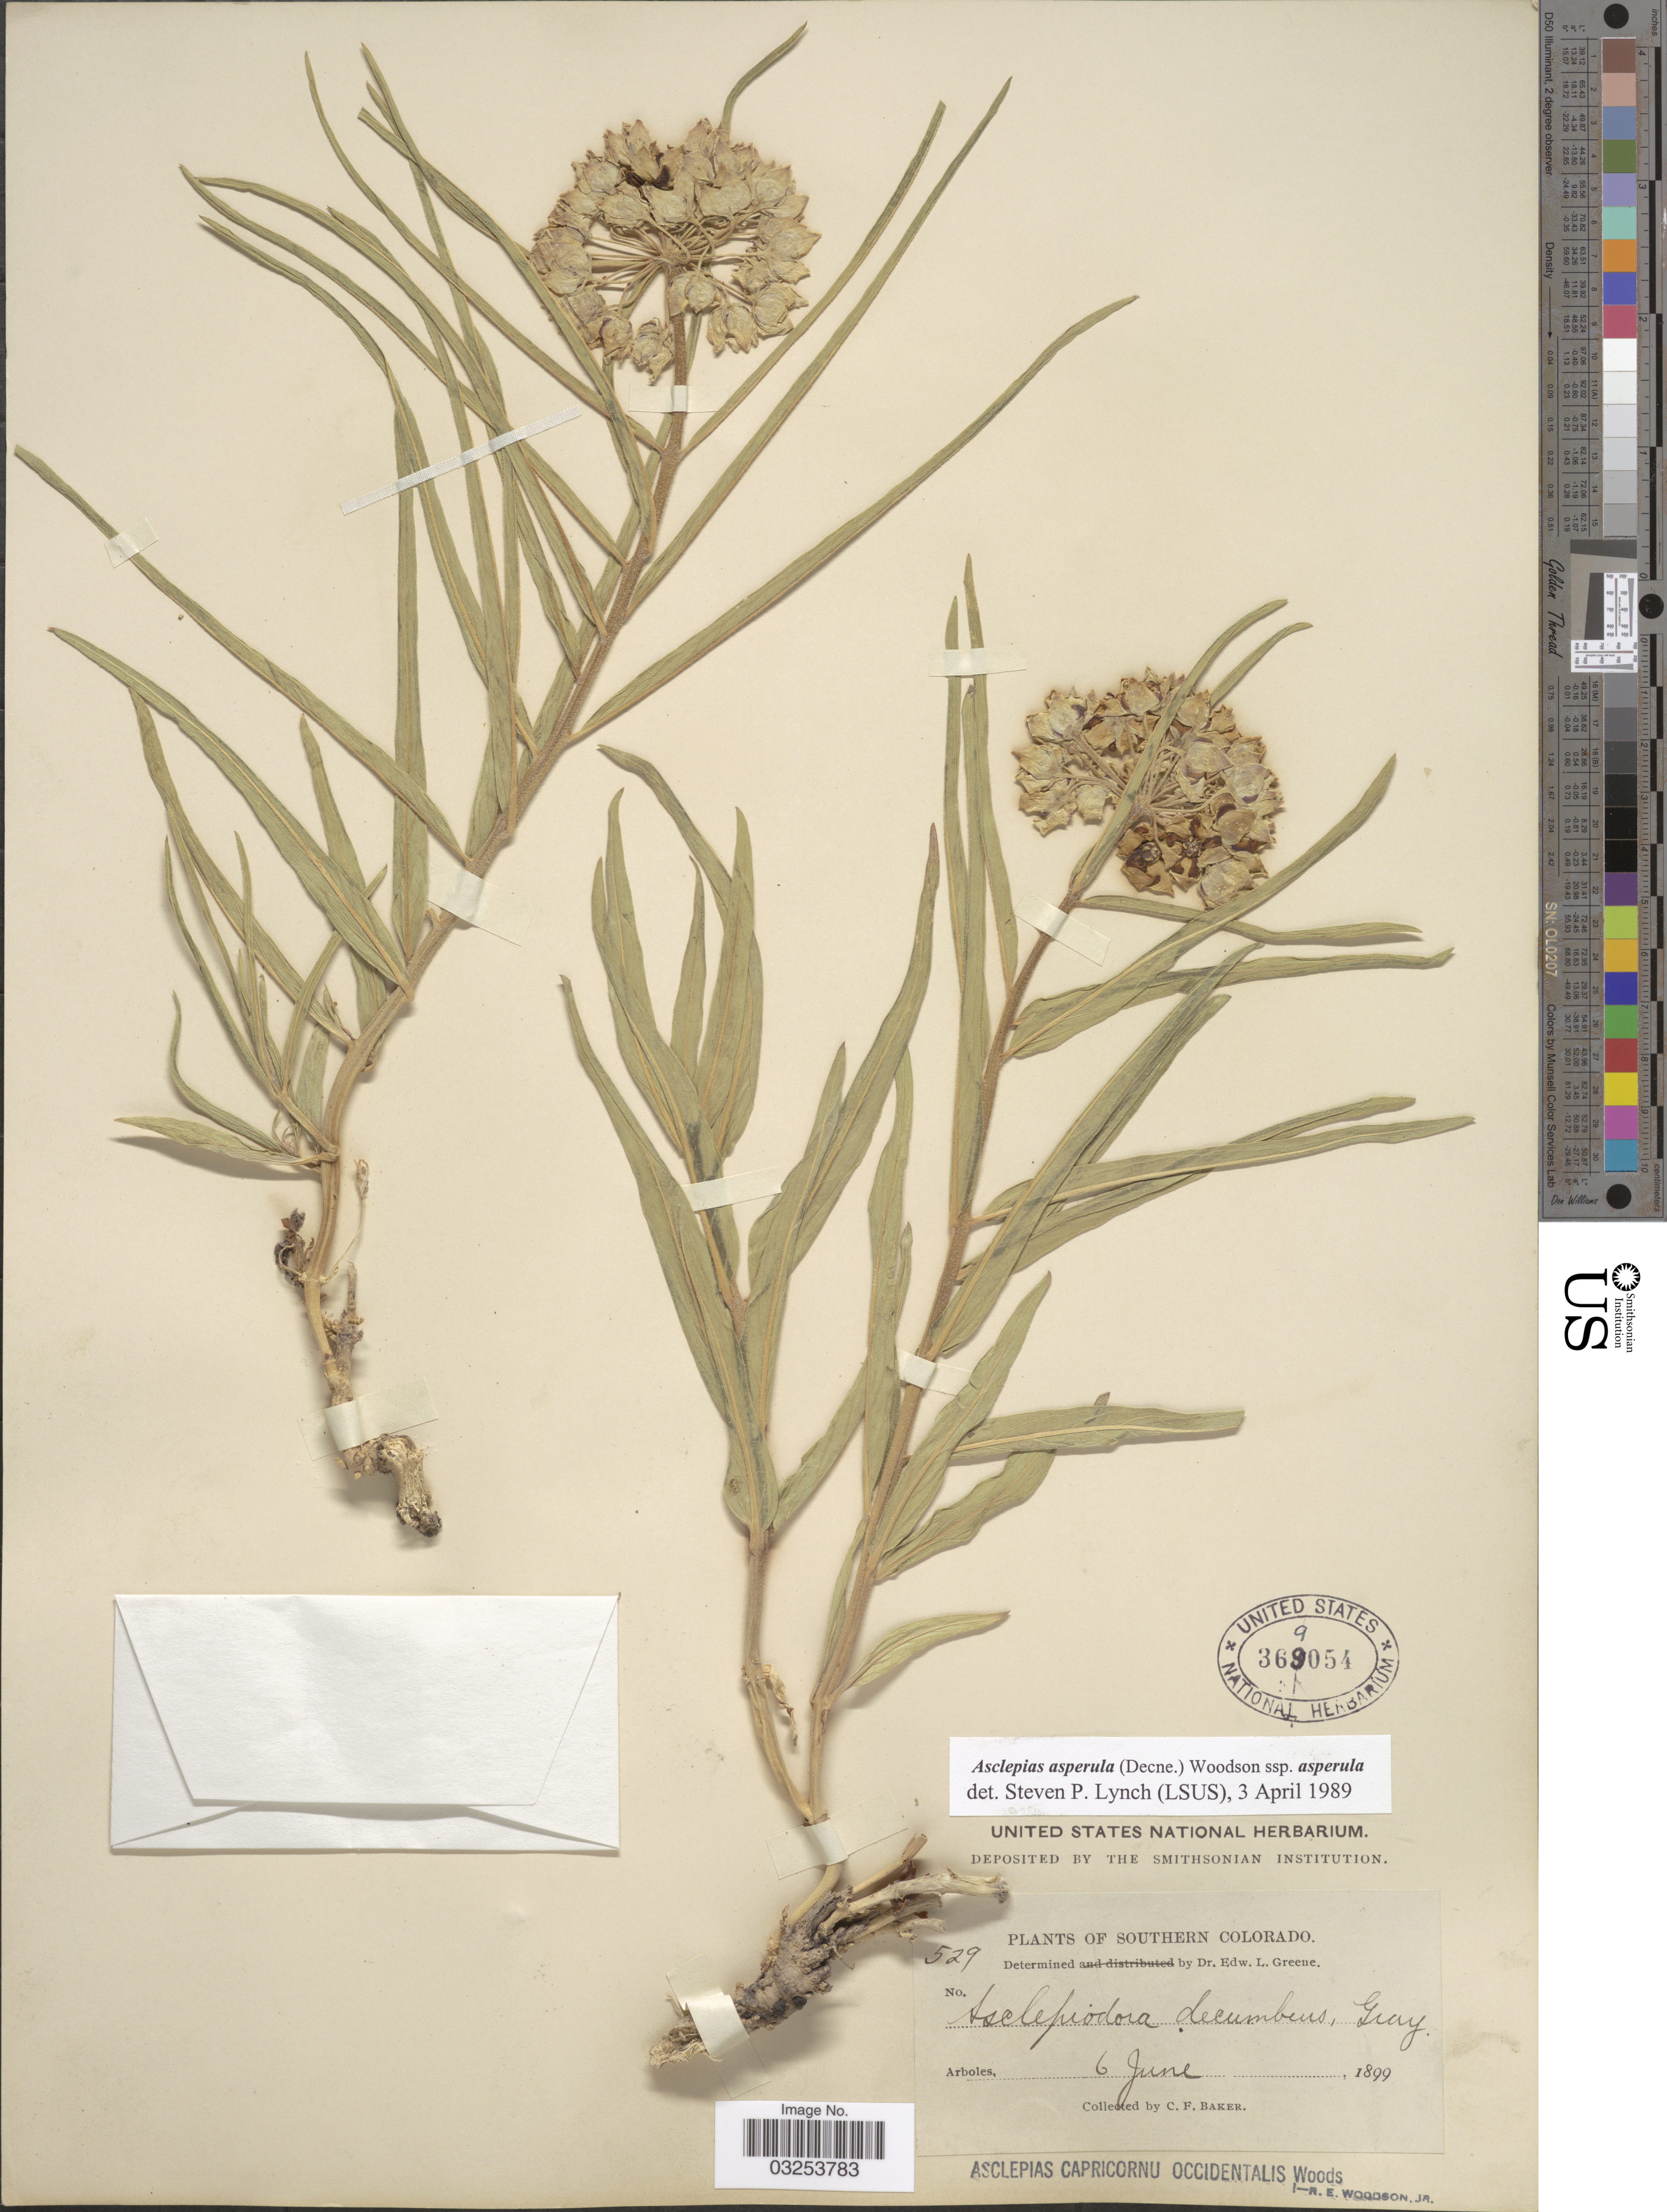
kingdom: Plantae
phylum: Tracheophyta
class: Magnoliopsida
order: Gentianales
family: Apocynaceae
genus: Asclepias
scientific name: Asclepias asperula subsp. asperula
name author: (Decne.) Woodson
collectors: C. F. Baker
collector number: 529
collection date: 1899-06-06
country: United States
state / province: Colorado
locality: Southern Colorado. Arboles.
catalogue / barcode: US 369054